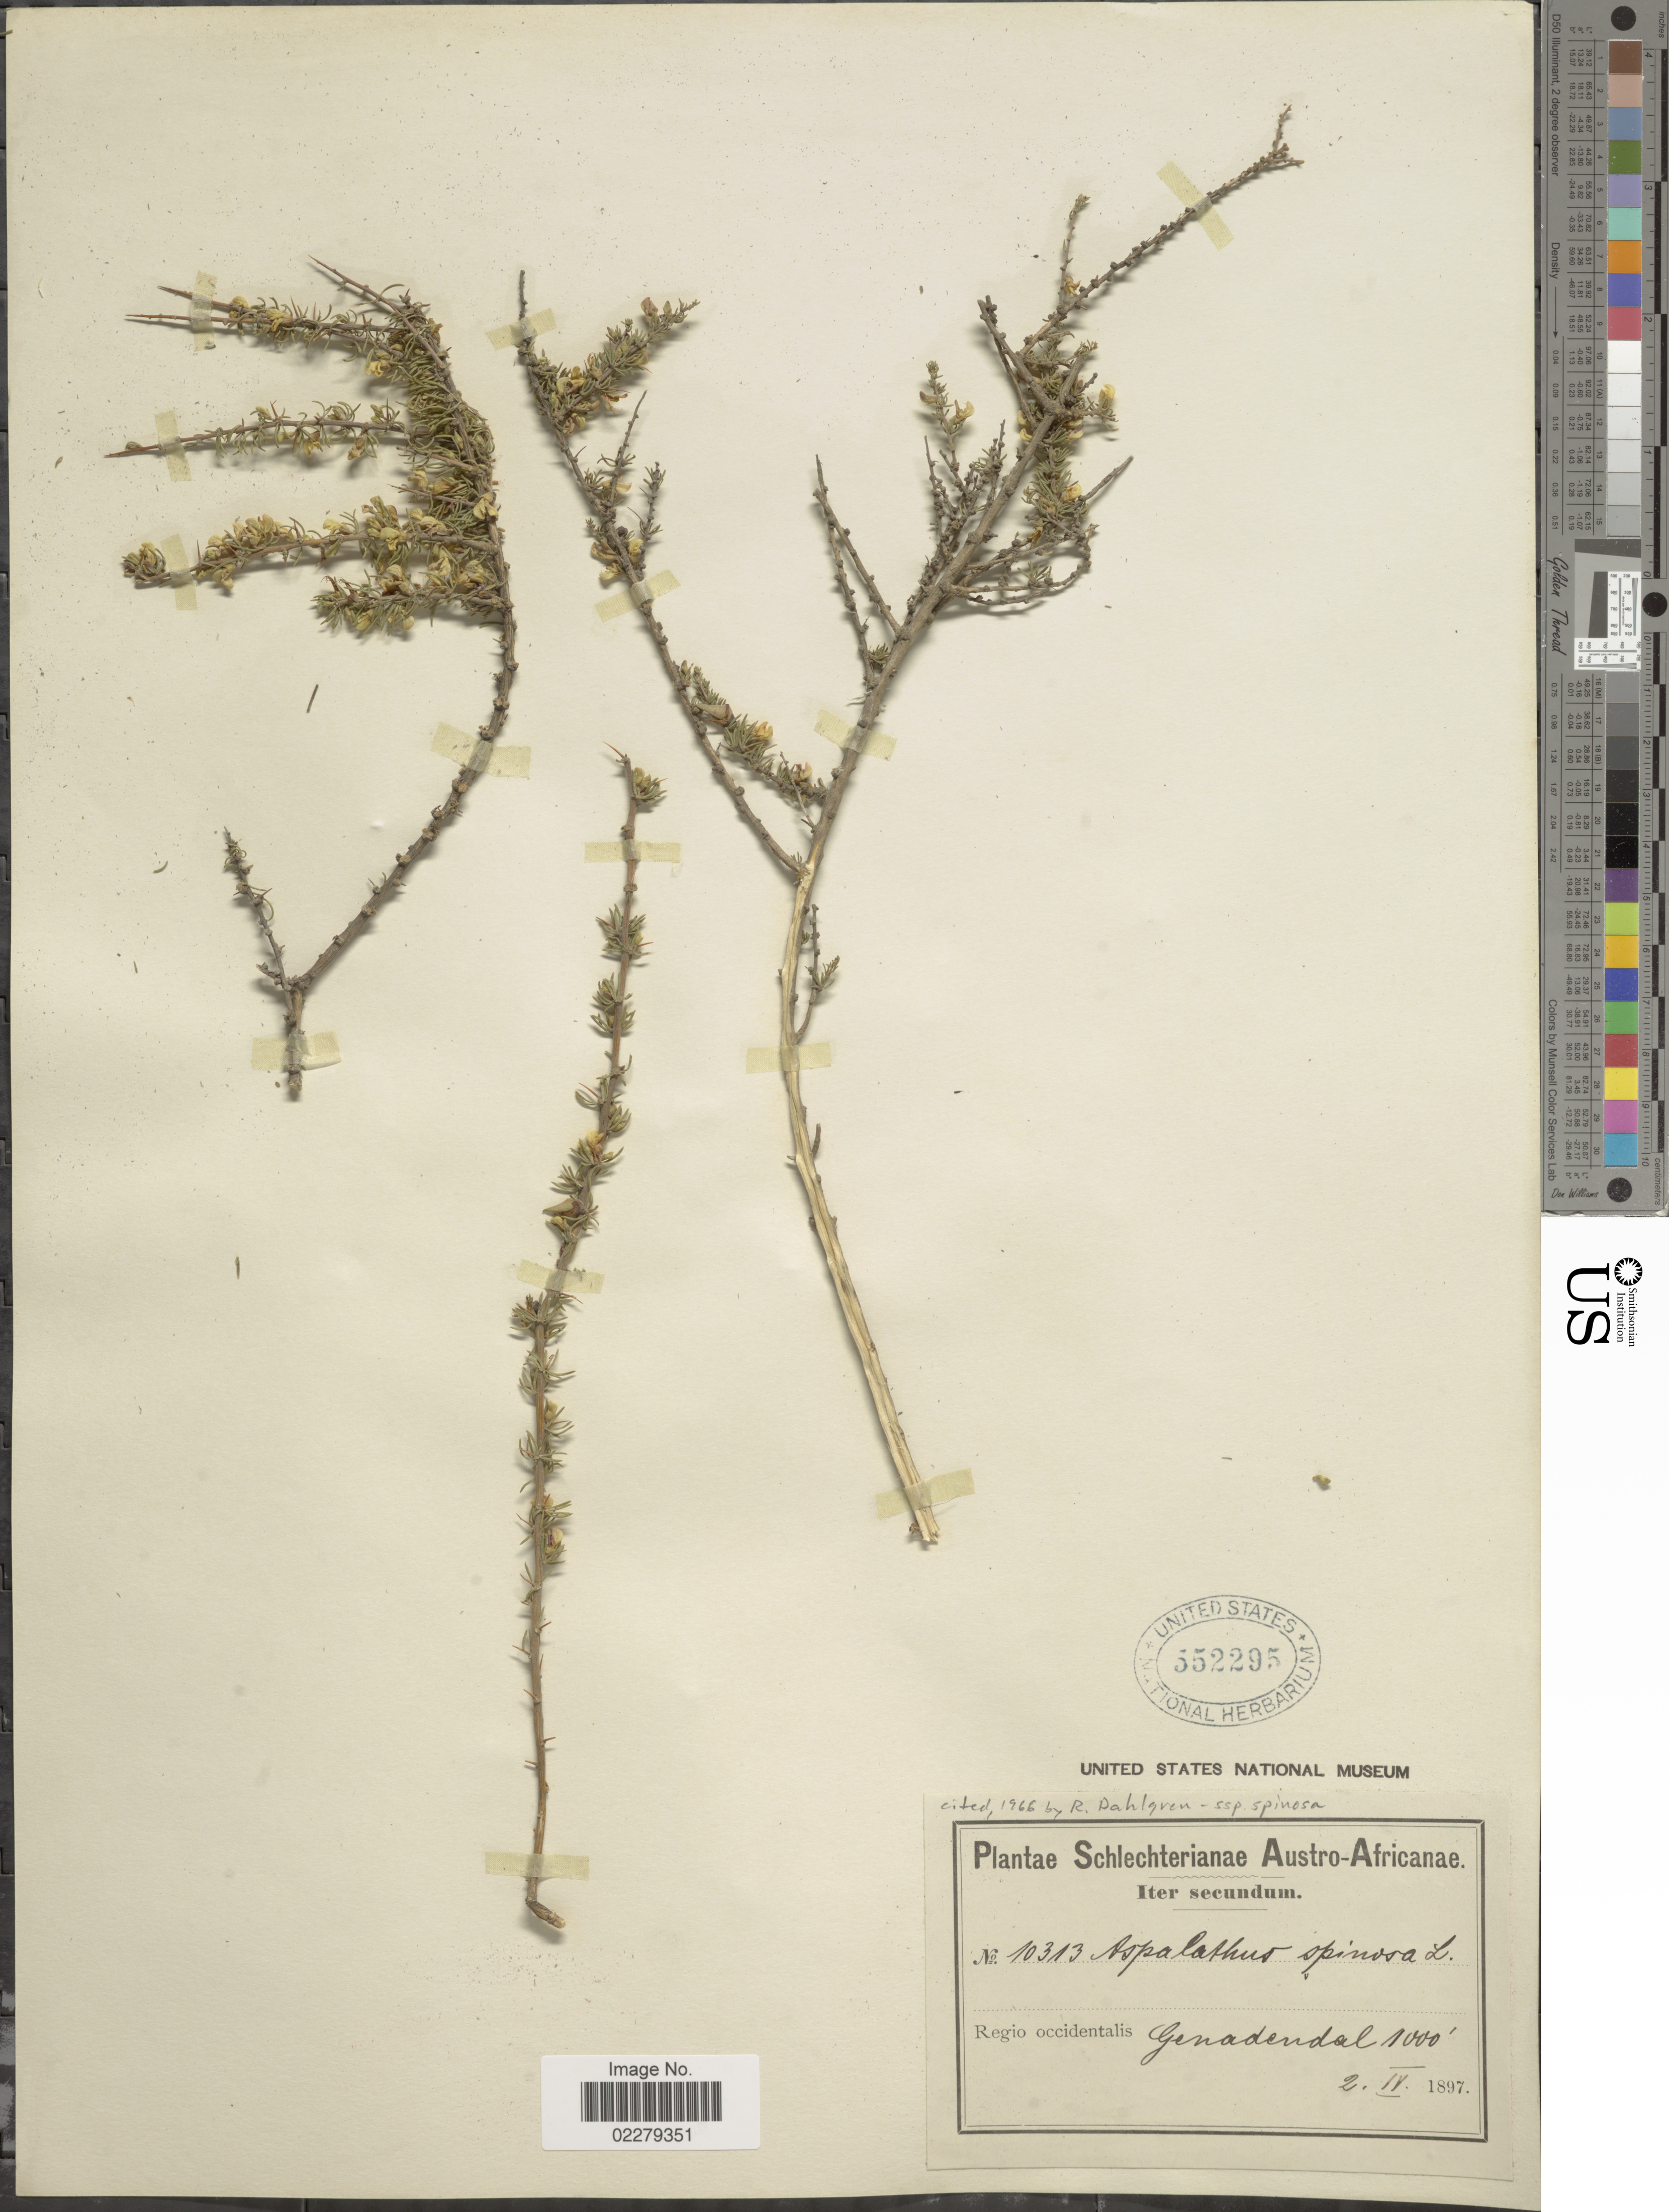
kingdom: Plantae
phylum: Tracheophyta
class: Magnoliopsida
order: Fabales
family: Fabaceae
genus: Aspalathus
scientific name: Aspalathus spinosa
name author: L.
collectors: Schlechter, --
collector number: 10313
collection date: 1897-04-02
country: South Africa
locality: Austro- Africanae. Regio occidentalis, Genadendal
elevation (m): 305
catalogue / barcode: US 552295